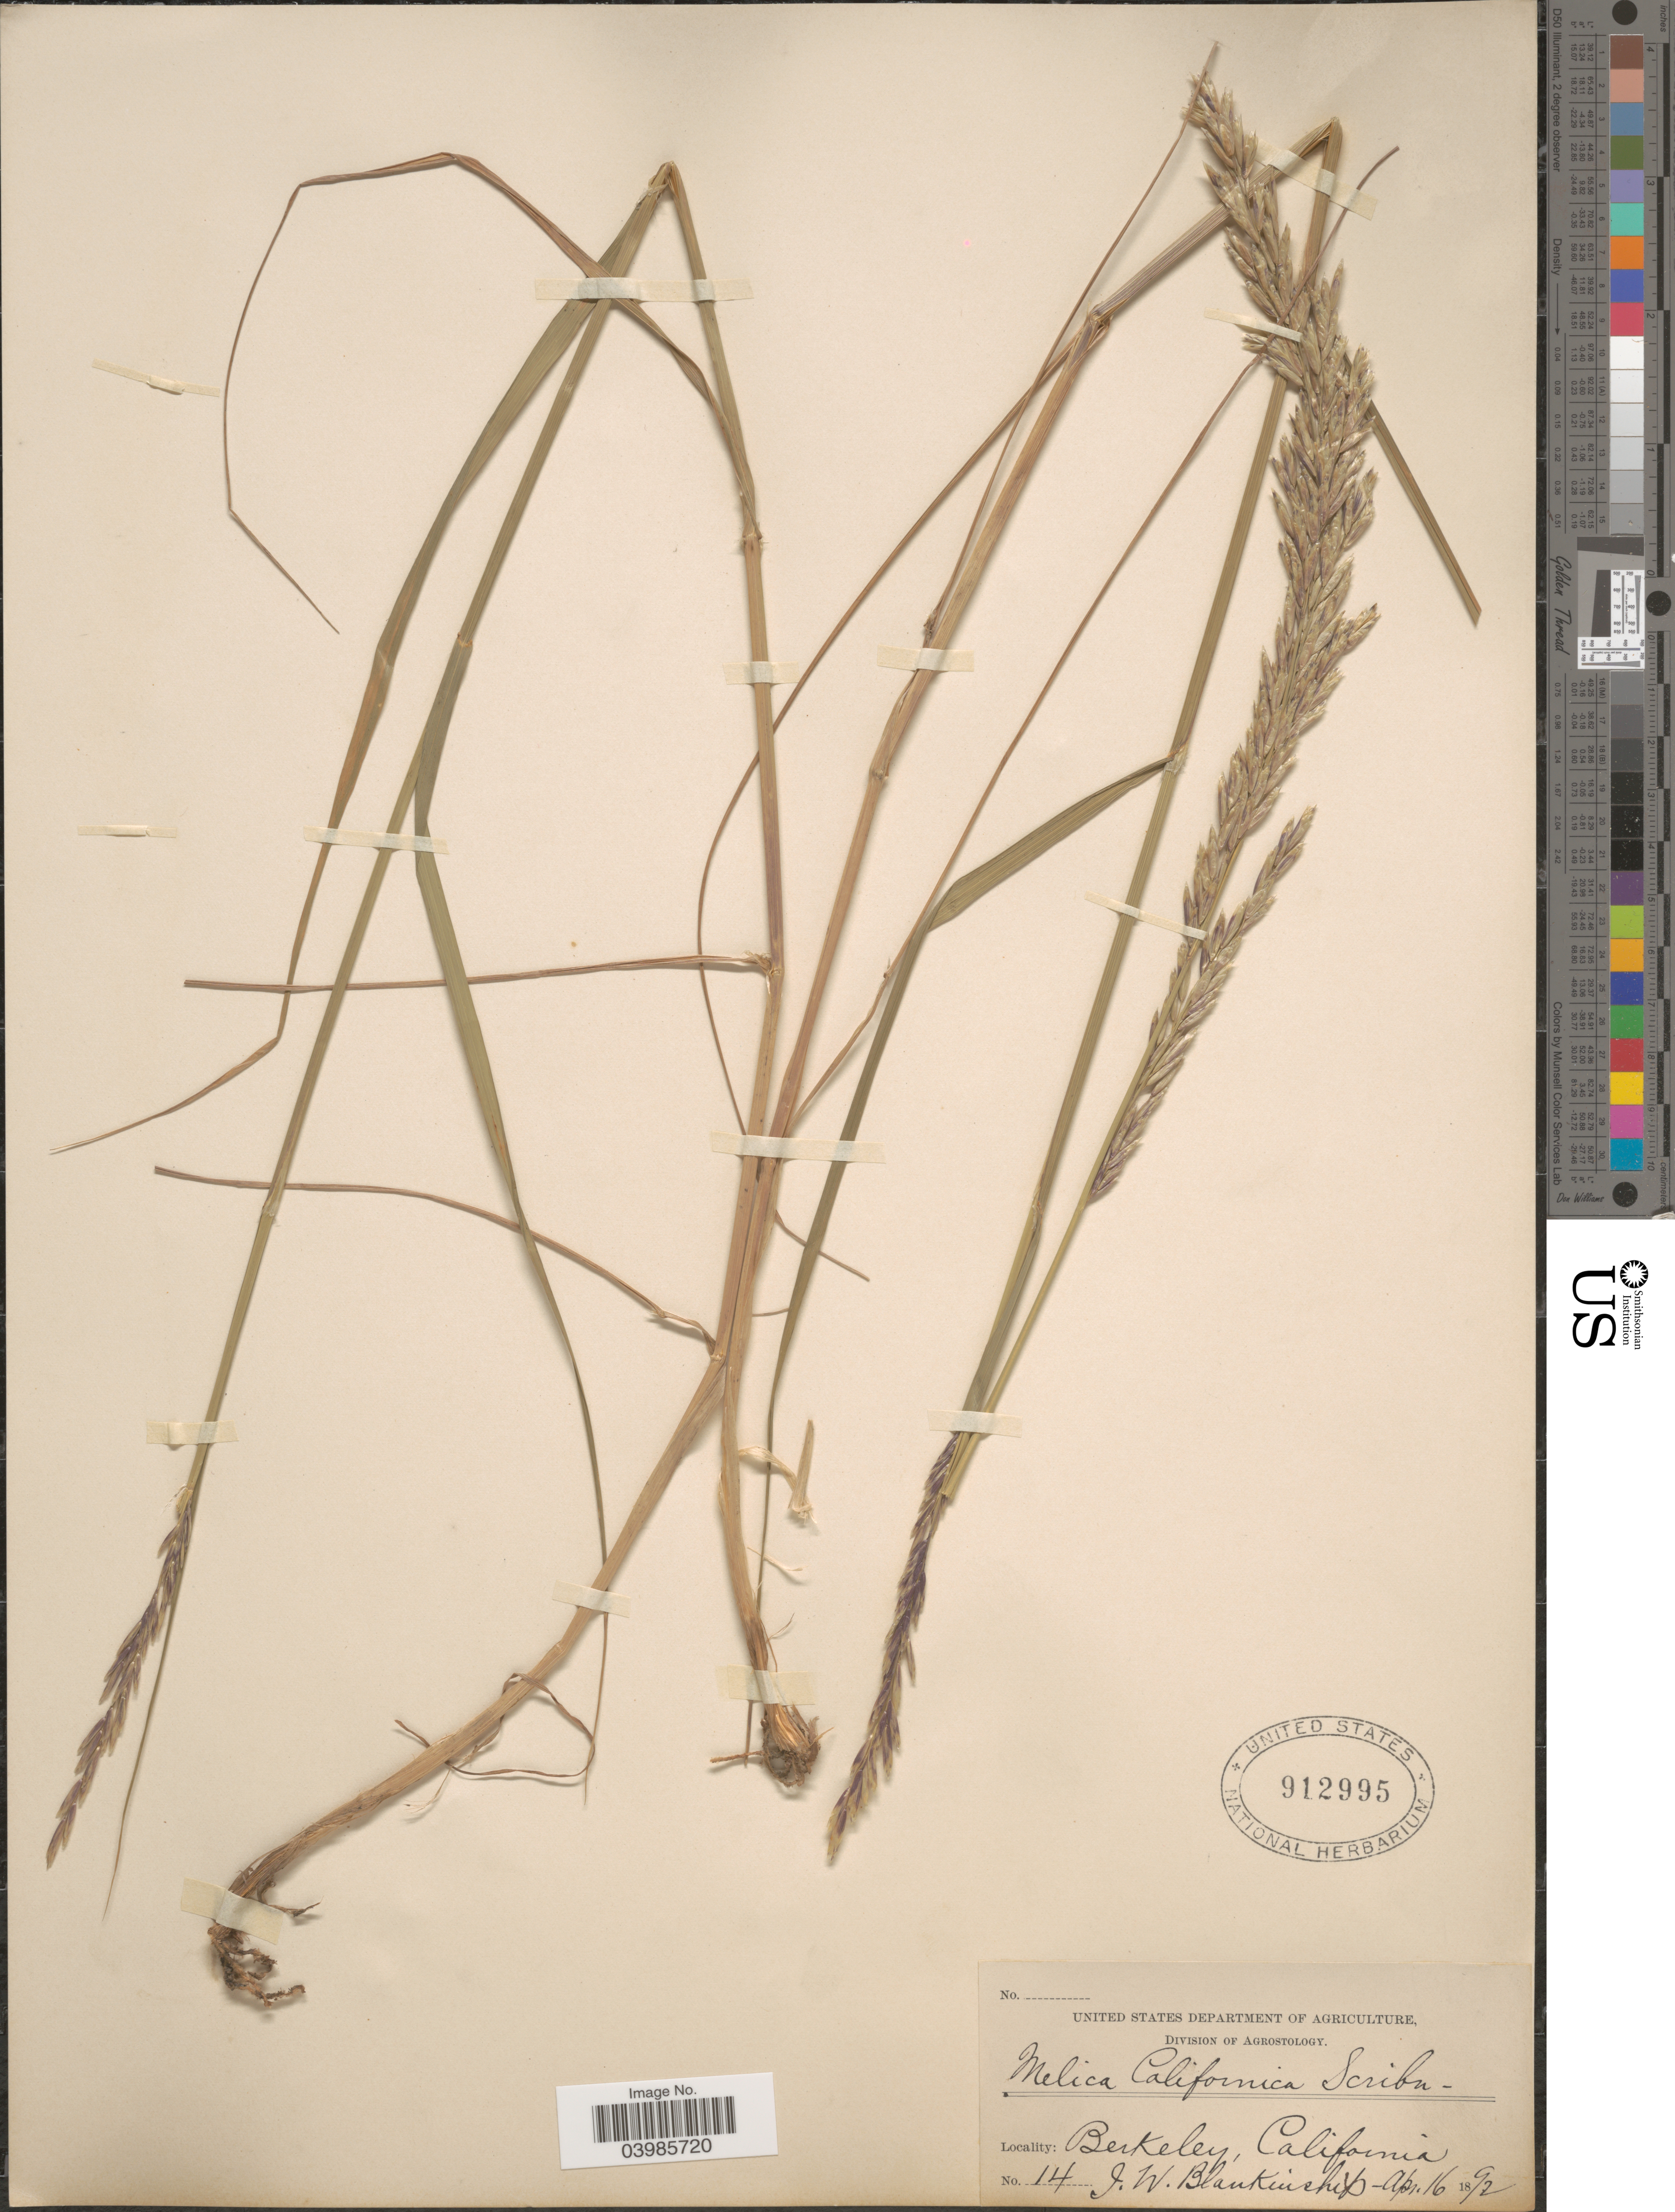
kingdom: Plantae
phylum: Tracheophyta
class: Liliopsida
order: Poales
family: Poaceae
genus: Melica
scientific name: Melica californica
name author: Scribn.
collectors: J. W. Blankinship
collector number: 14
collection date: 1892-04-16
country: United States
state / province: California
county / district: Alameda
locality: Berkeley.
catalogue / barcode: US 912995